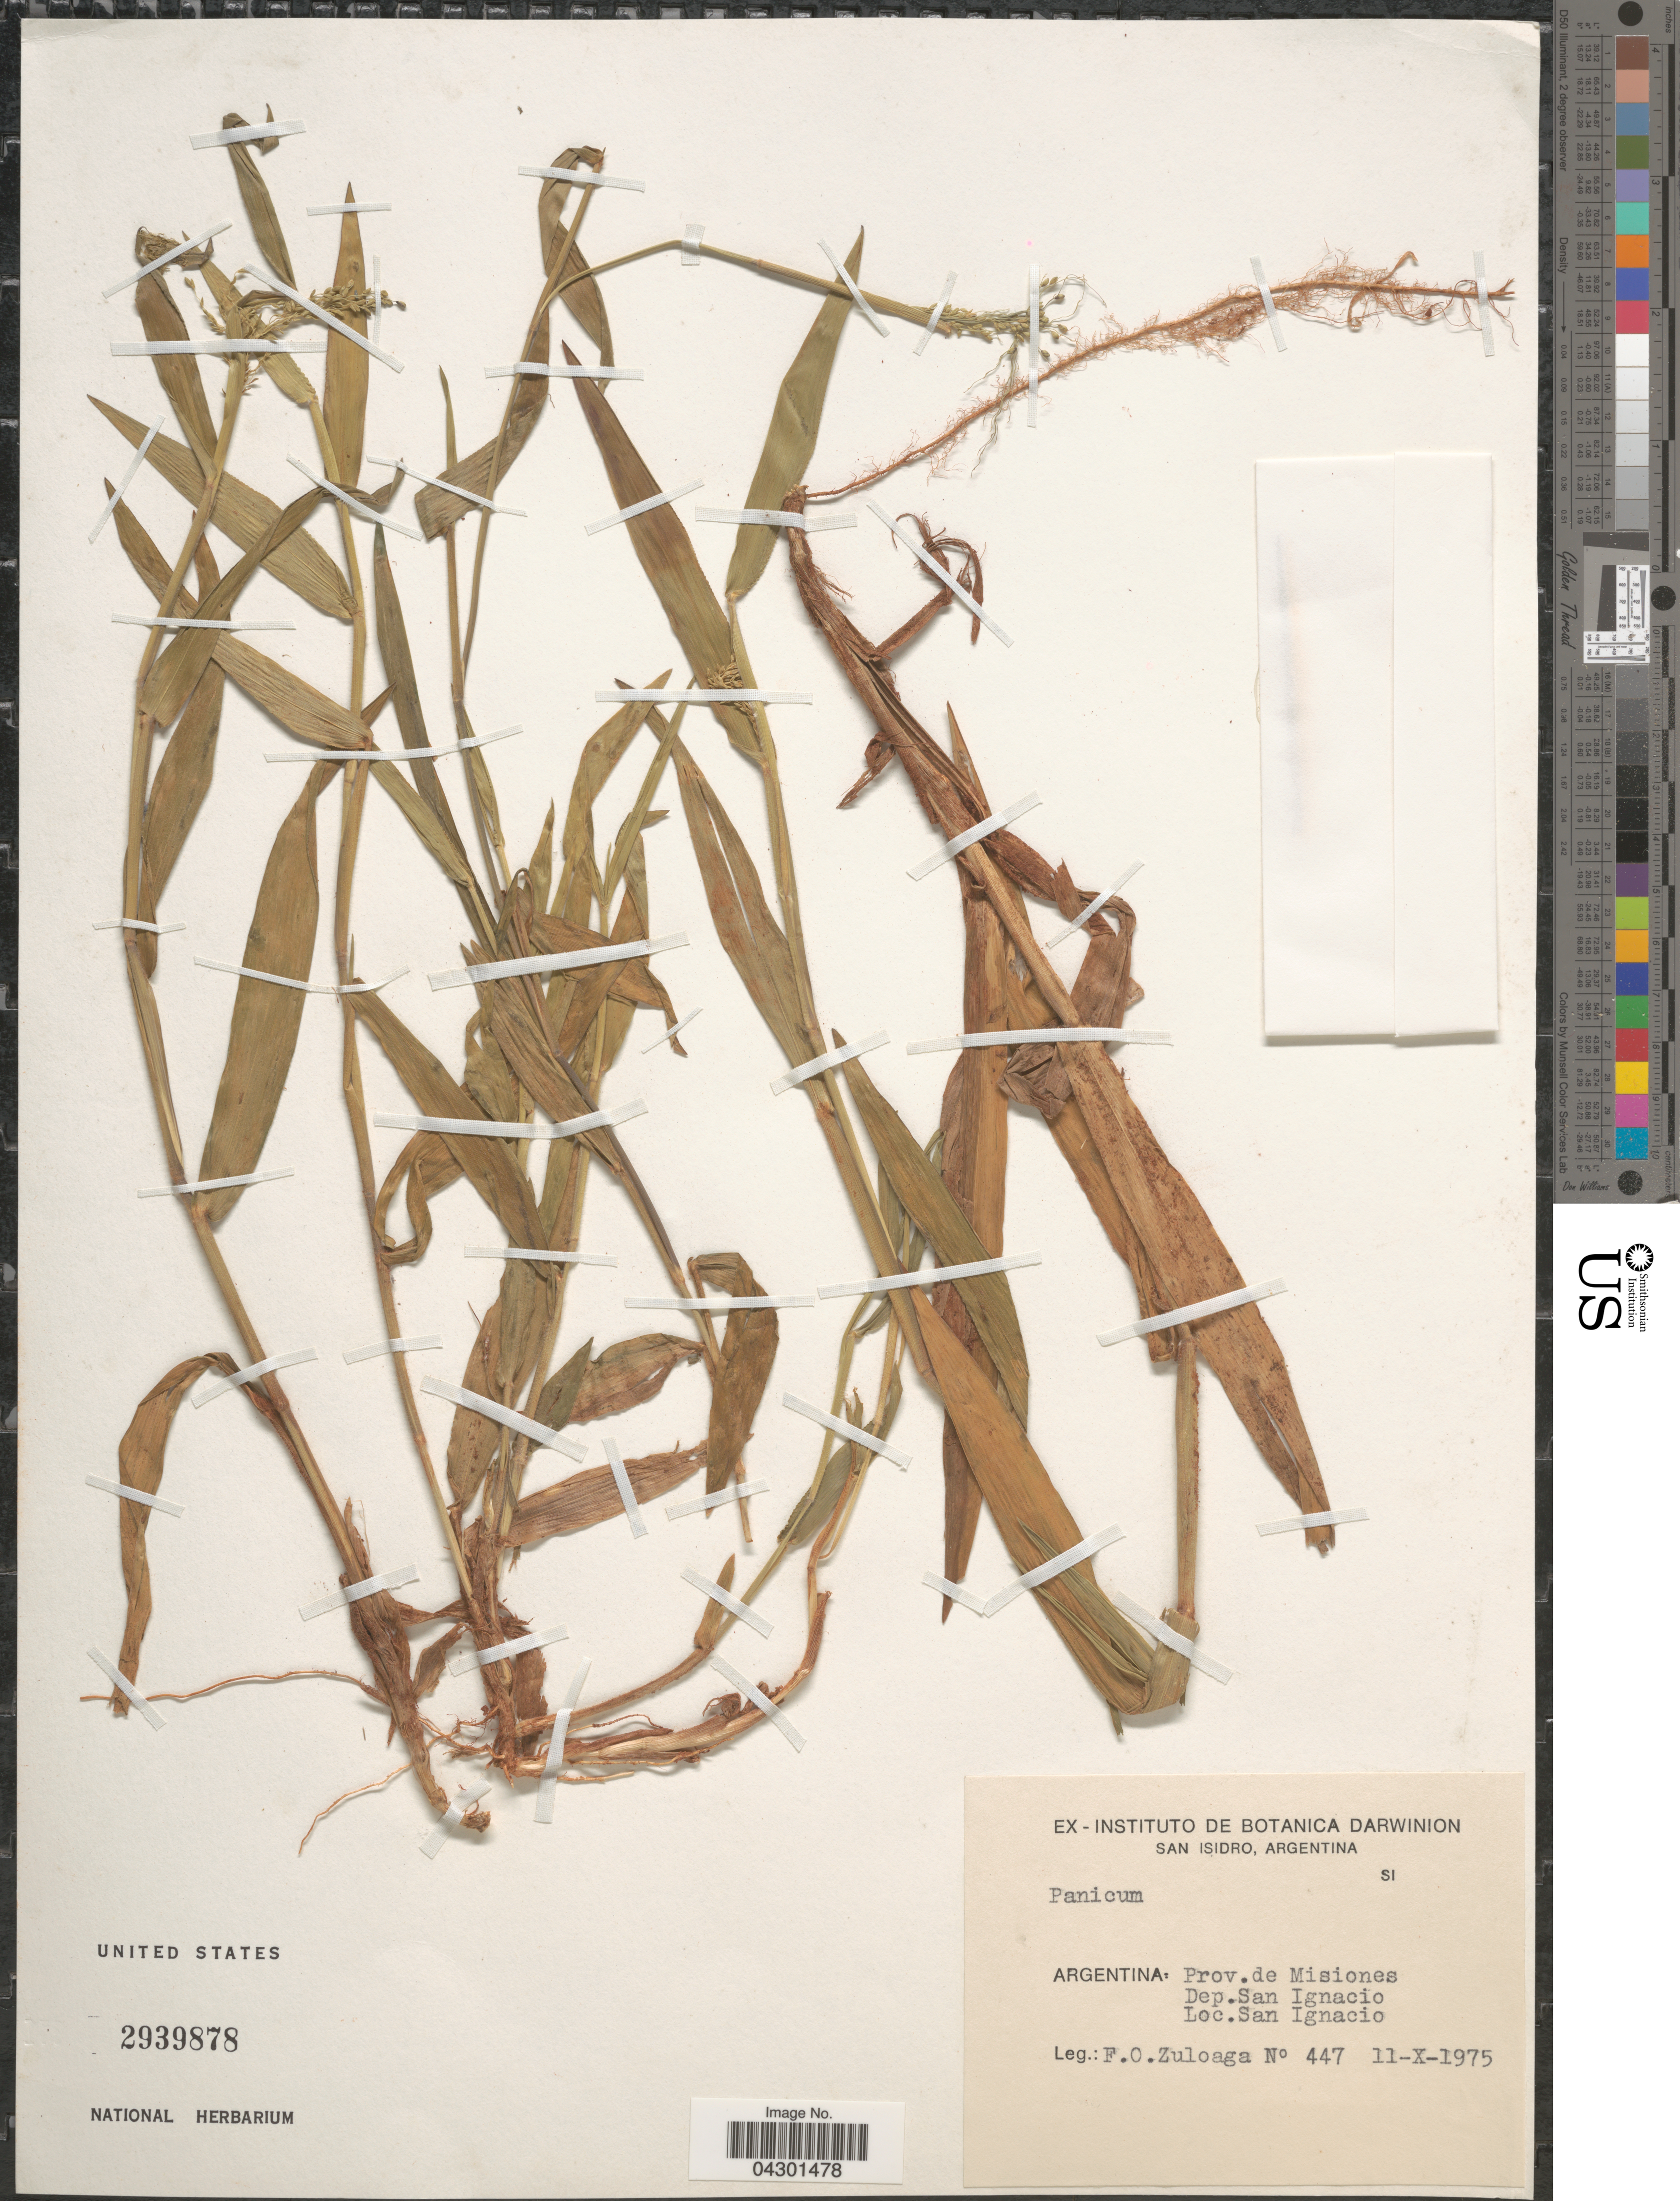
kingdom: Plantae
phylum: Tracheophyta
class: Liliopsida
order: Poales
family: Poaceae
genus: Panicum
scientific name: Panicum sp.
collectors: F. O. Zuloaga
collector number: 447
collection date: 1975-10-11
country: Argentina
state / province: Misiones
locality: Dep.San Ignacio. San Ignacio.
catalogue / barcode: US 2939878